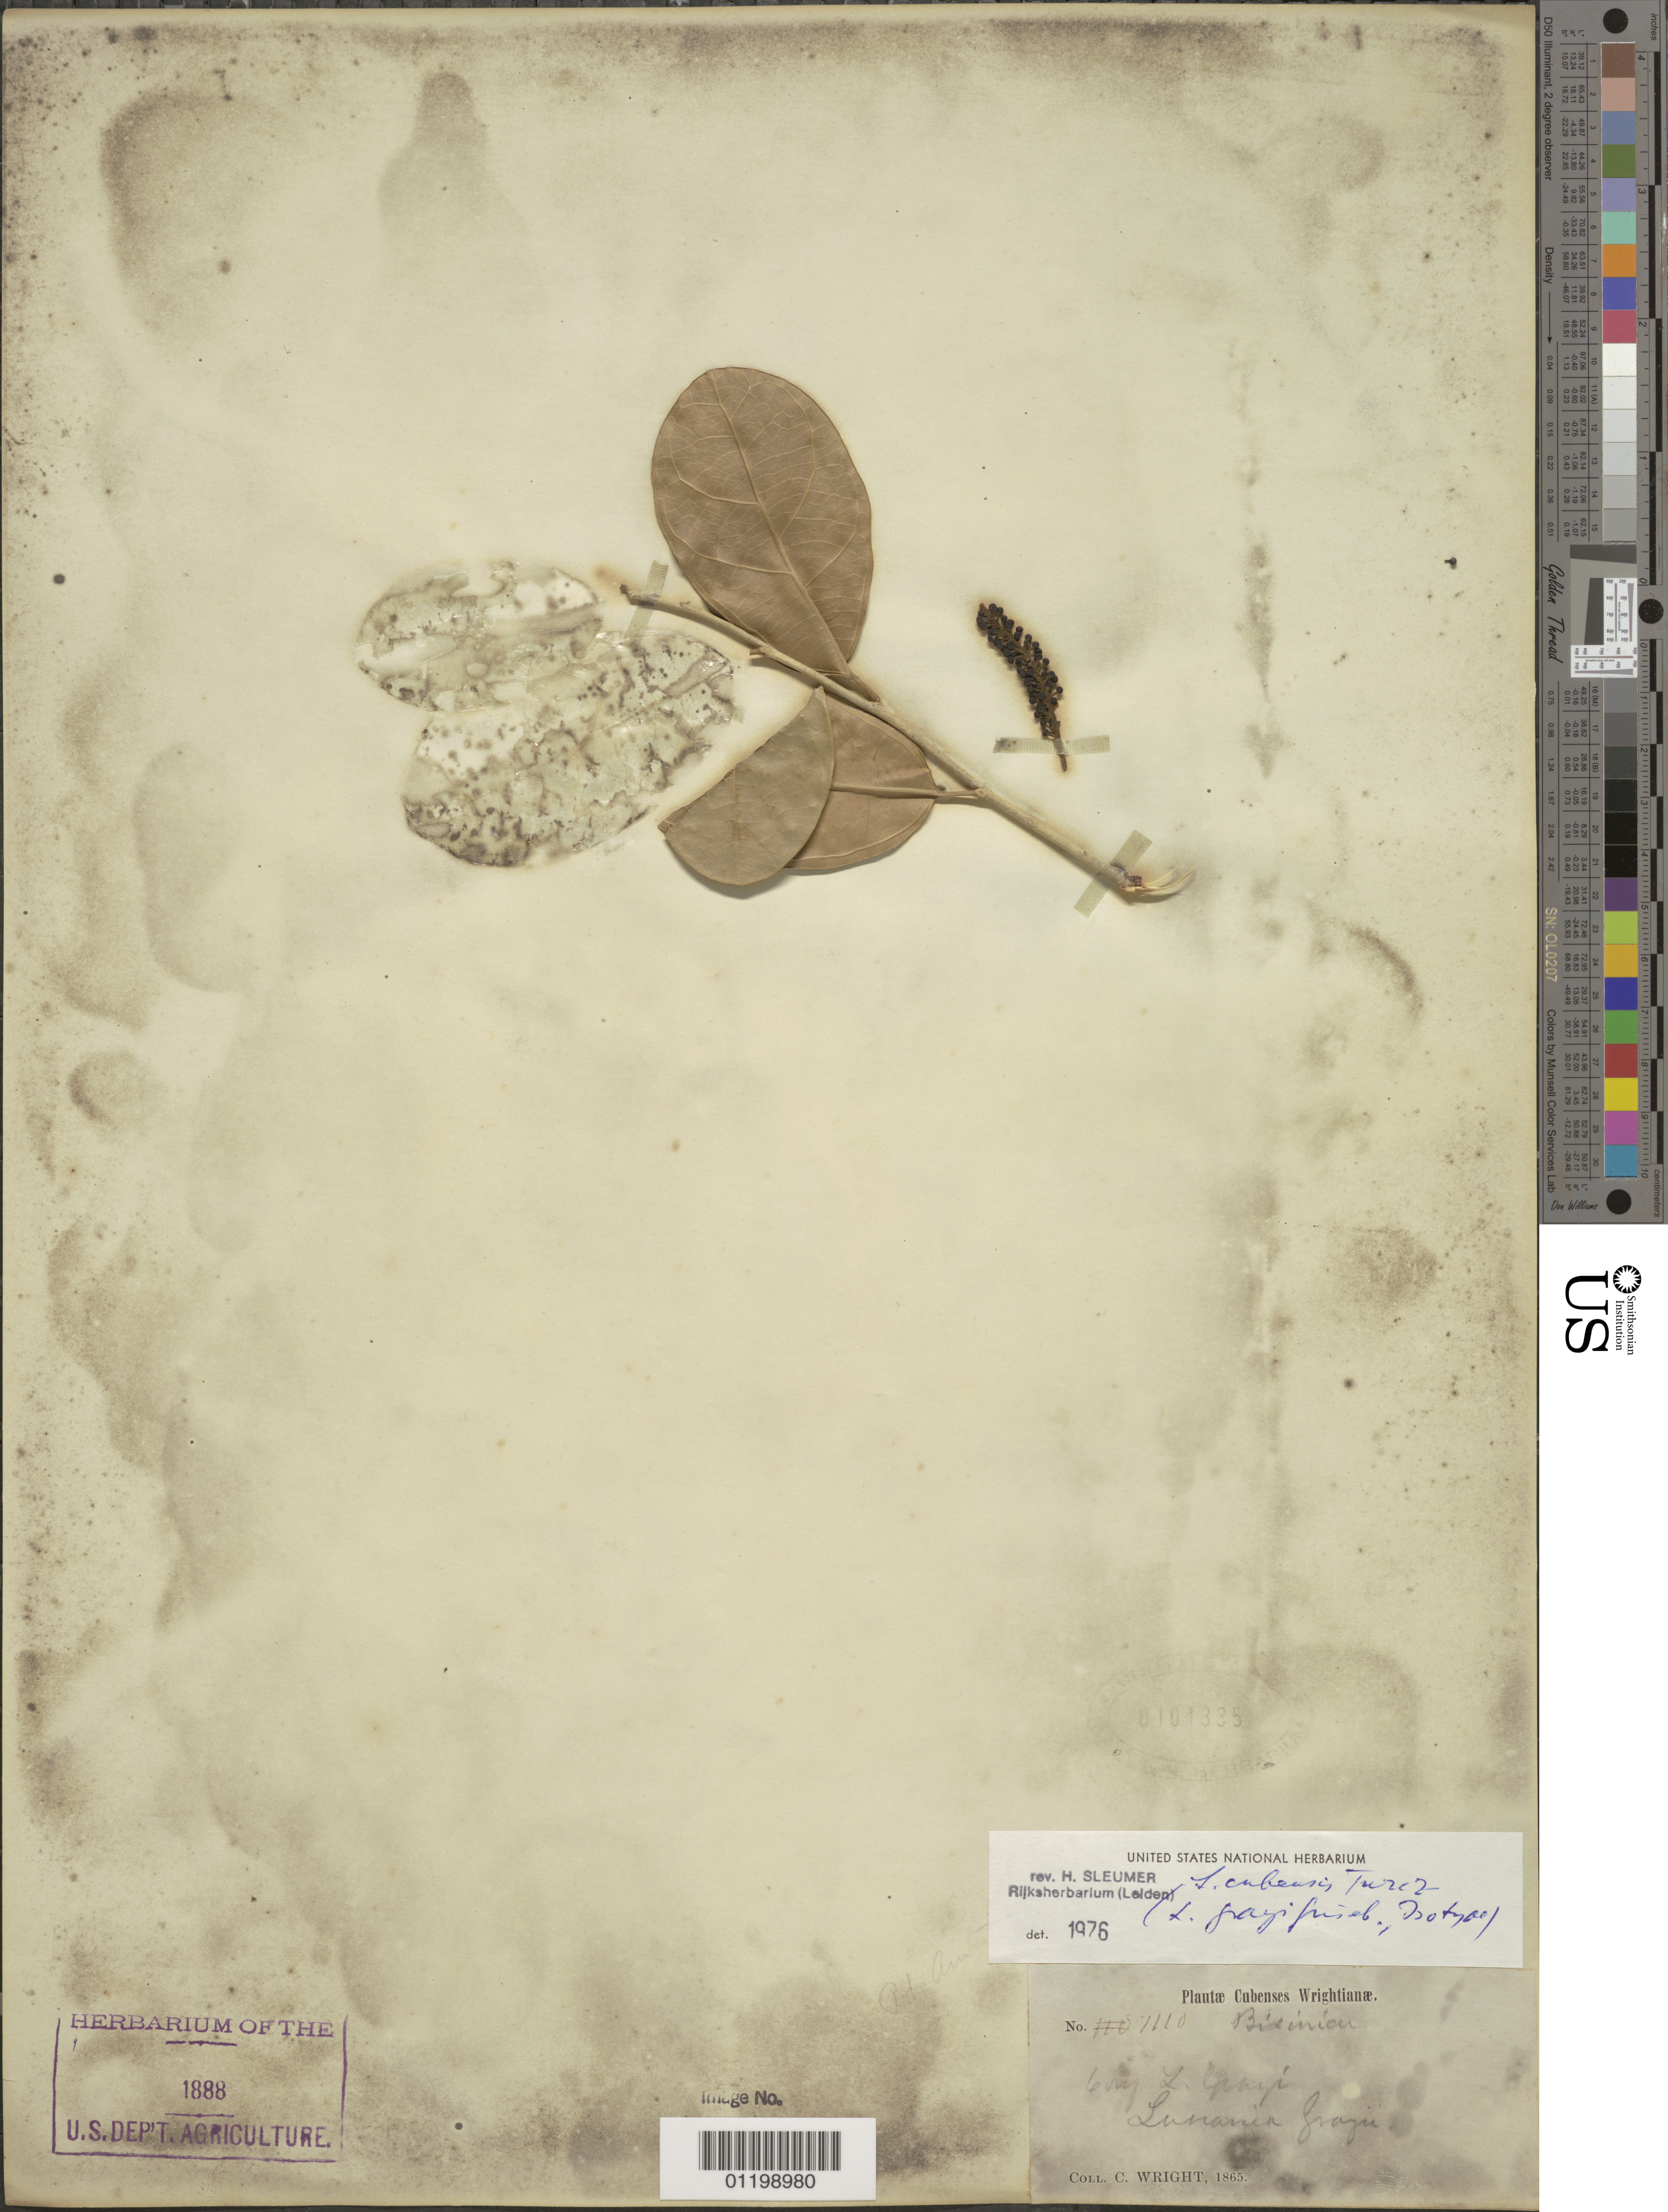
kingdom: Plantae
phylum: Tracheophyta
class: Magnoliopsida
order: Malpighiales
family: Salicaceae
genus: Lunania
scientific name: Lunania cubensis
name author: Turcz.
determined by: Sleumer, H. O.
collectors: C. Wright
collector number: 1110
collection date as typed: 1865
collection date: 1865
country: Cuba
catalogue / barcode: US 101335